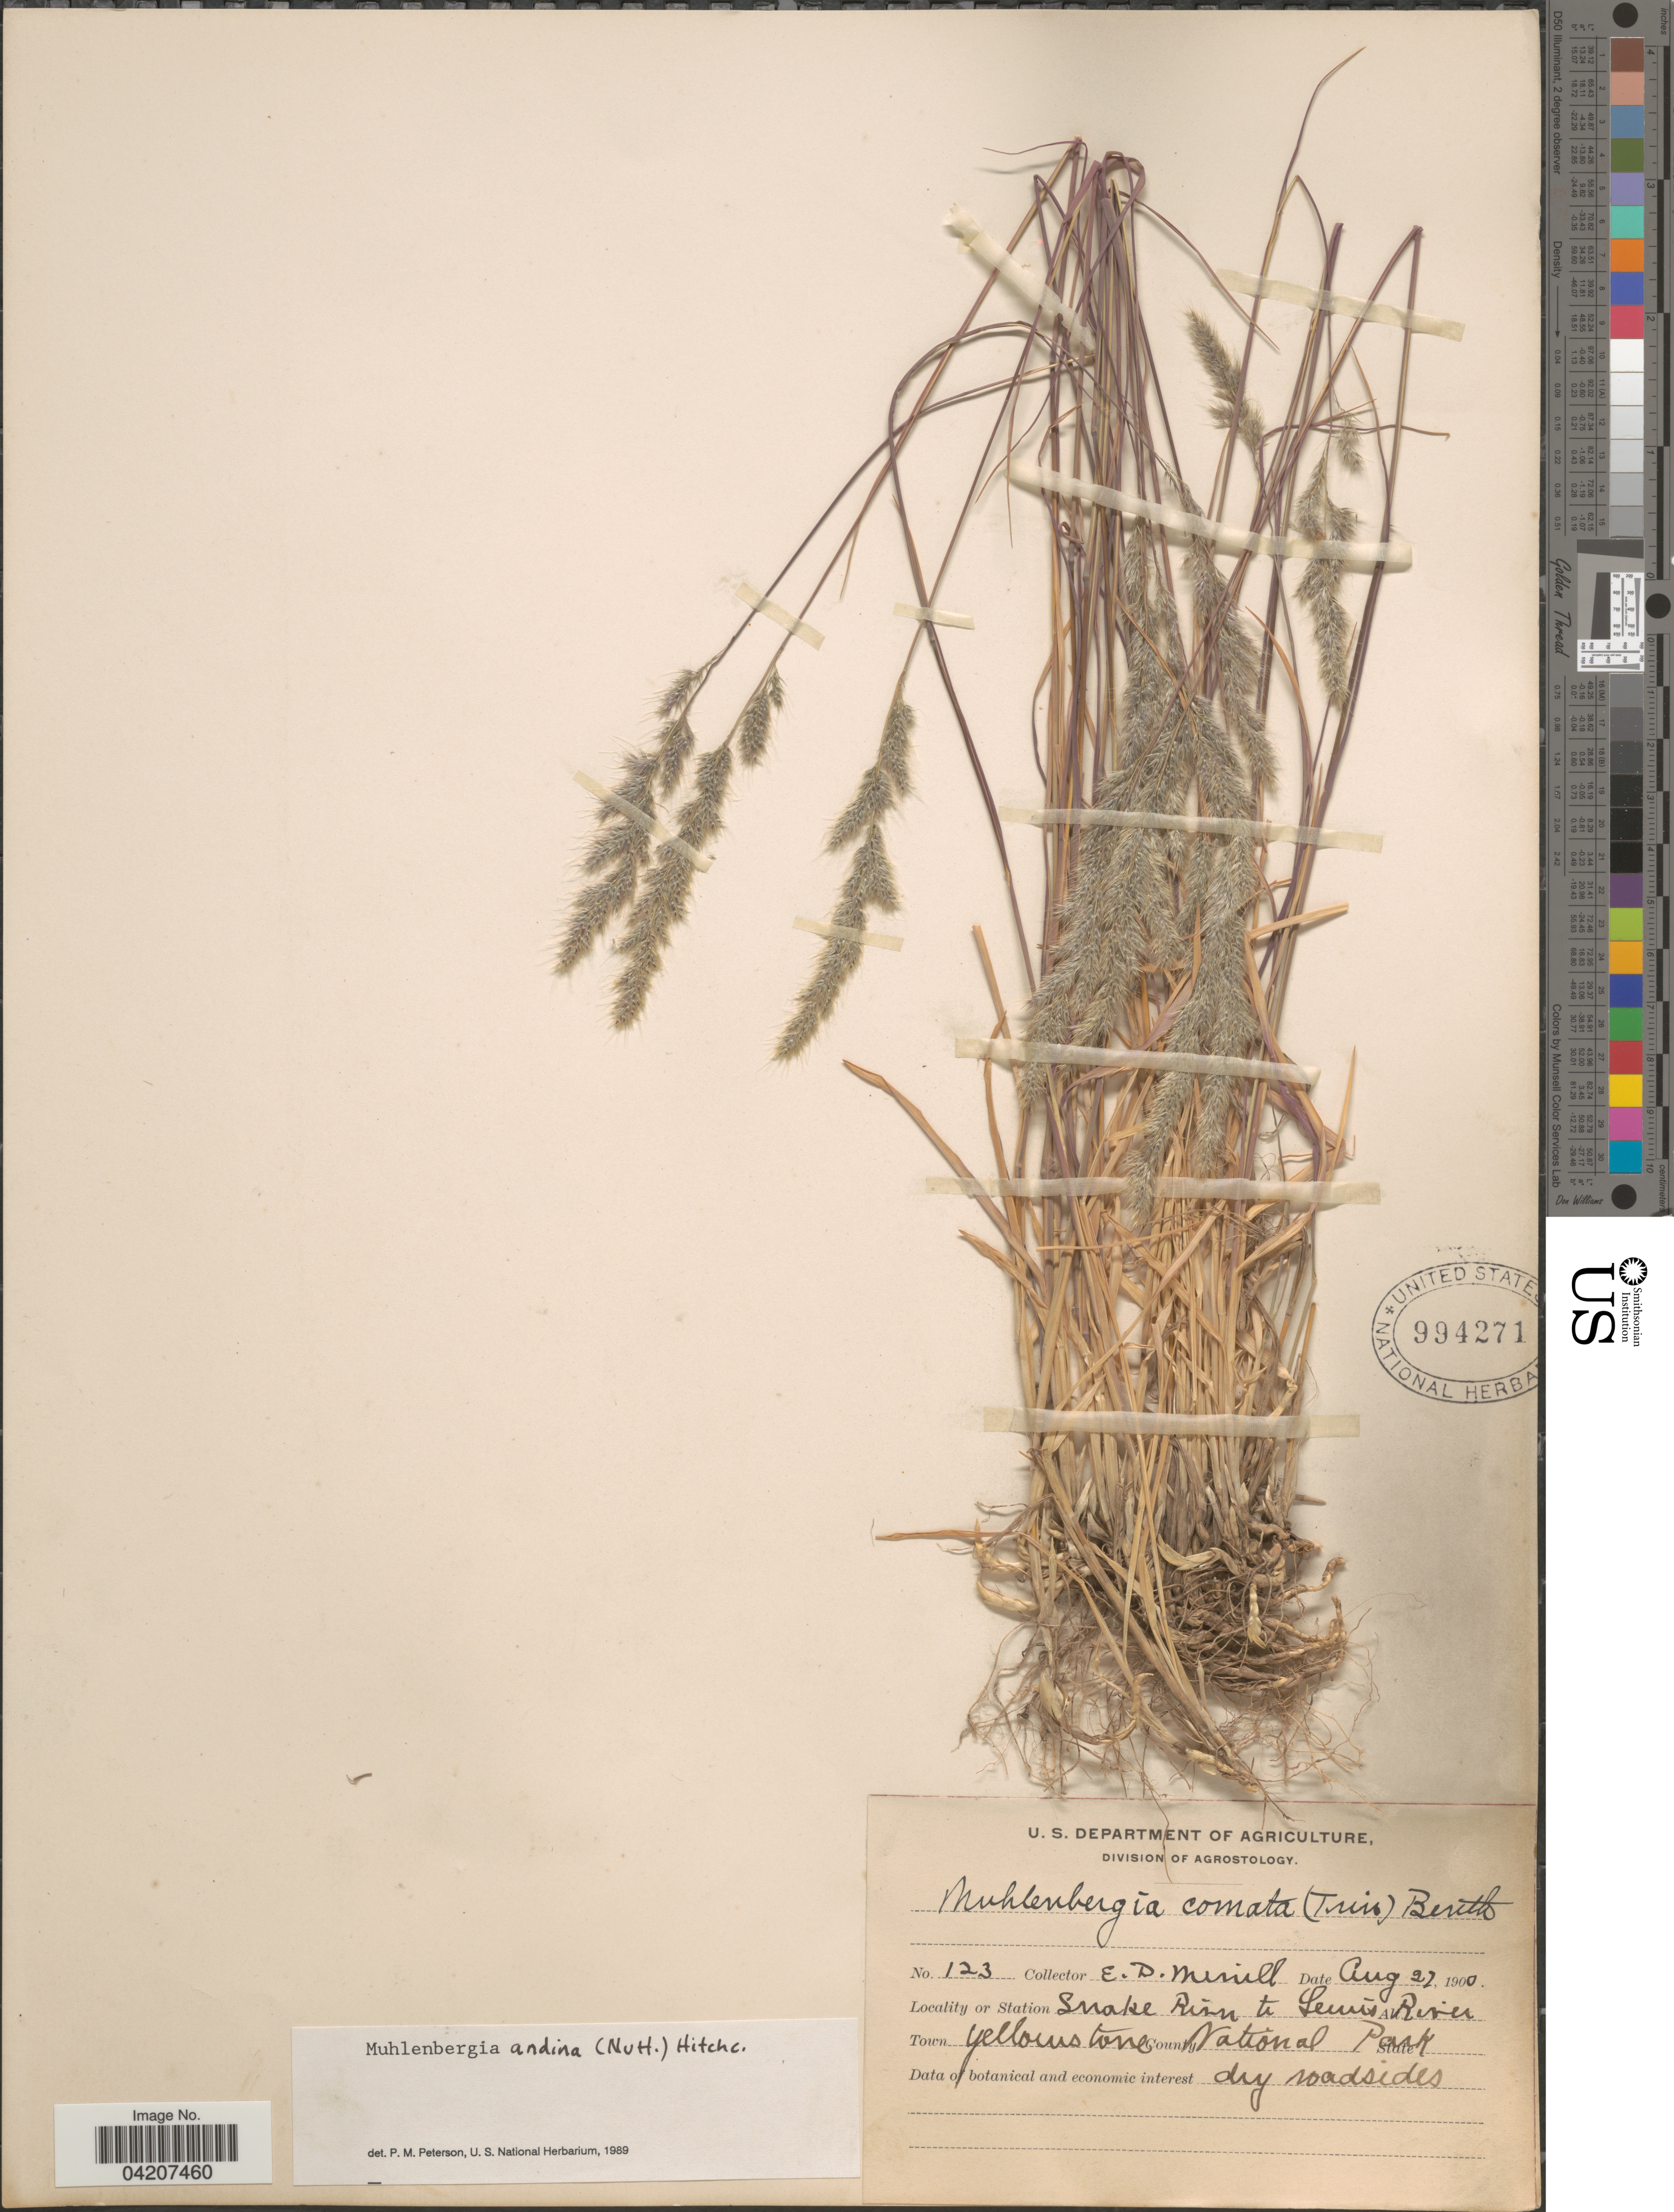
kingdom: Plantae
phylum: Tracheophyta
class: Liliopsida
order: Poales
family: Poaceae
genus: Muhlenbergia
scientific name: Muhlenbergia andina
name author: (Nutt.) Hitchc.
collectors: E. D. Merrill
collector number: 123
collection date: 1900-08-27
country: United States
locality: Snake River to Lewis River. Town Yellowstone National Park.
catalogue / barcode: US 994271